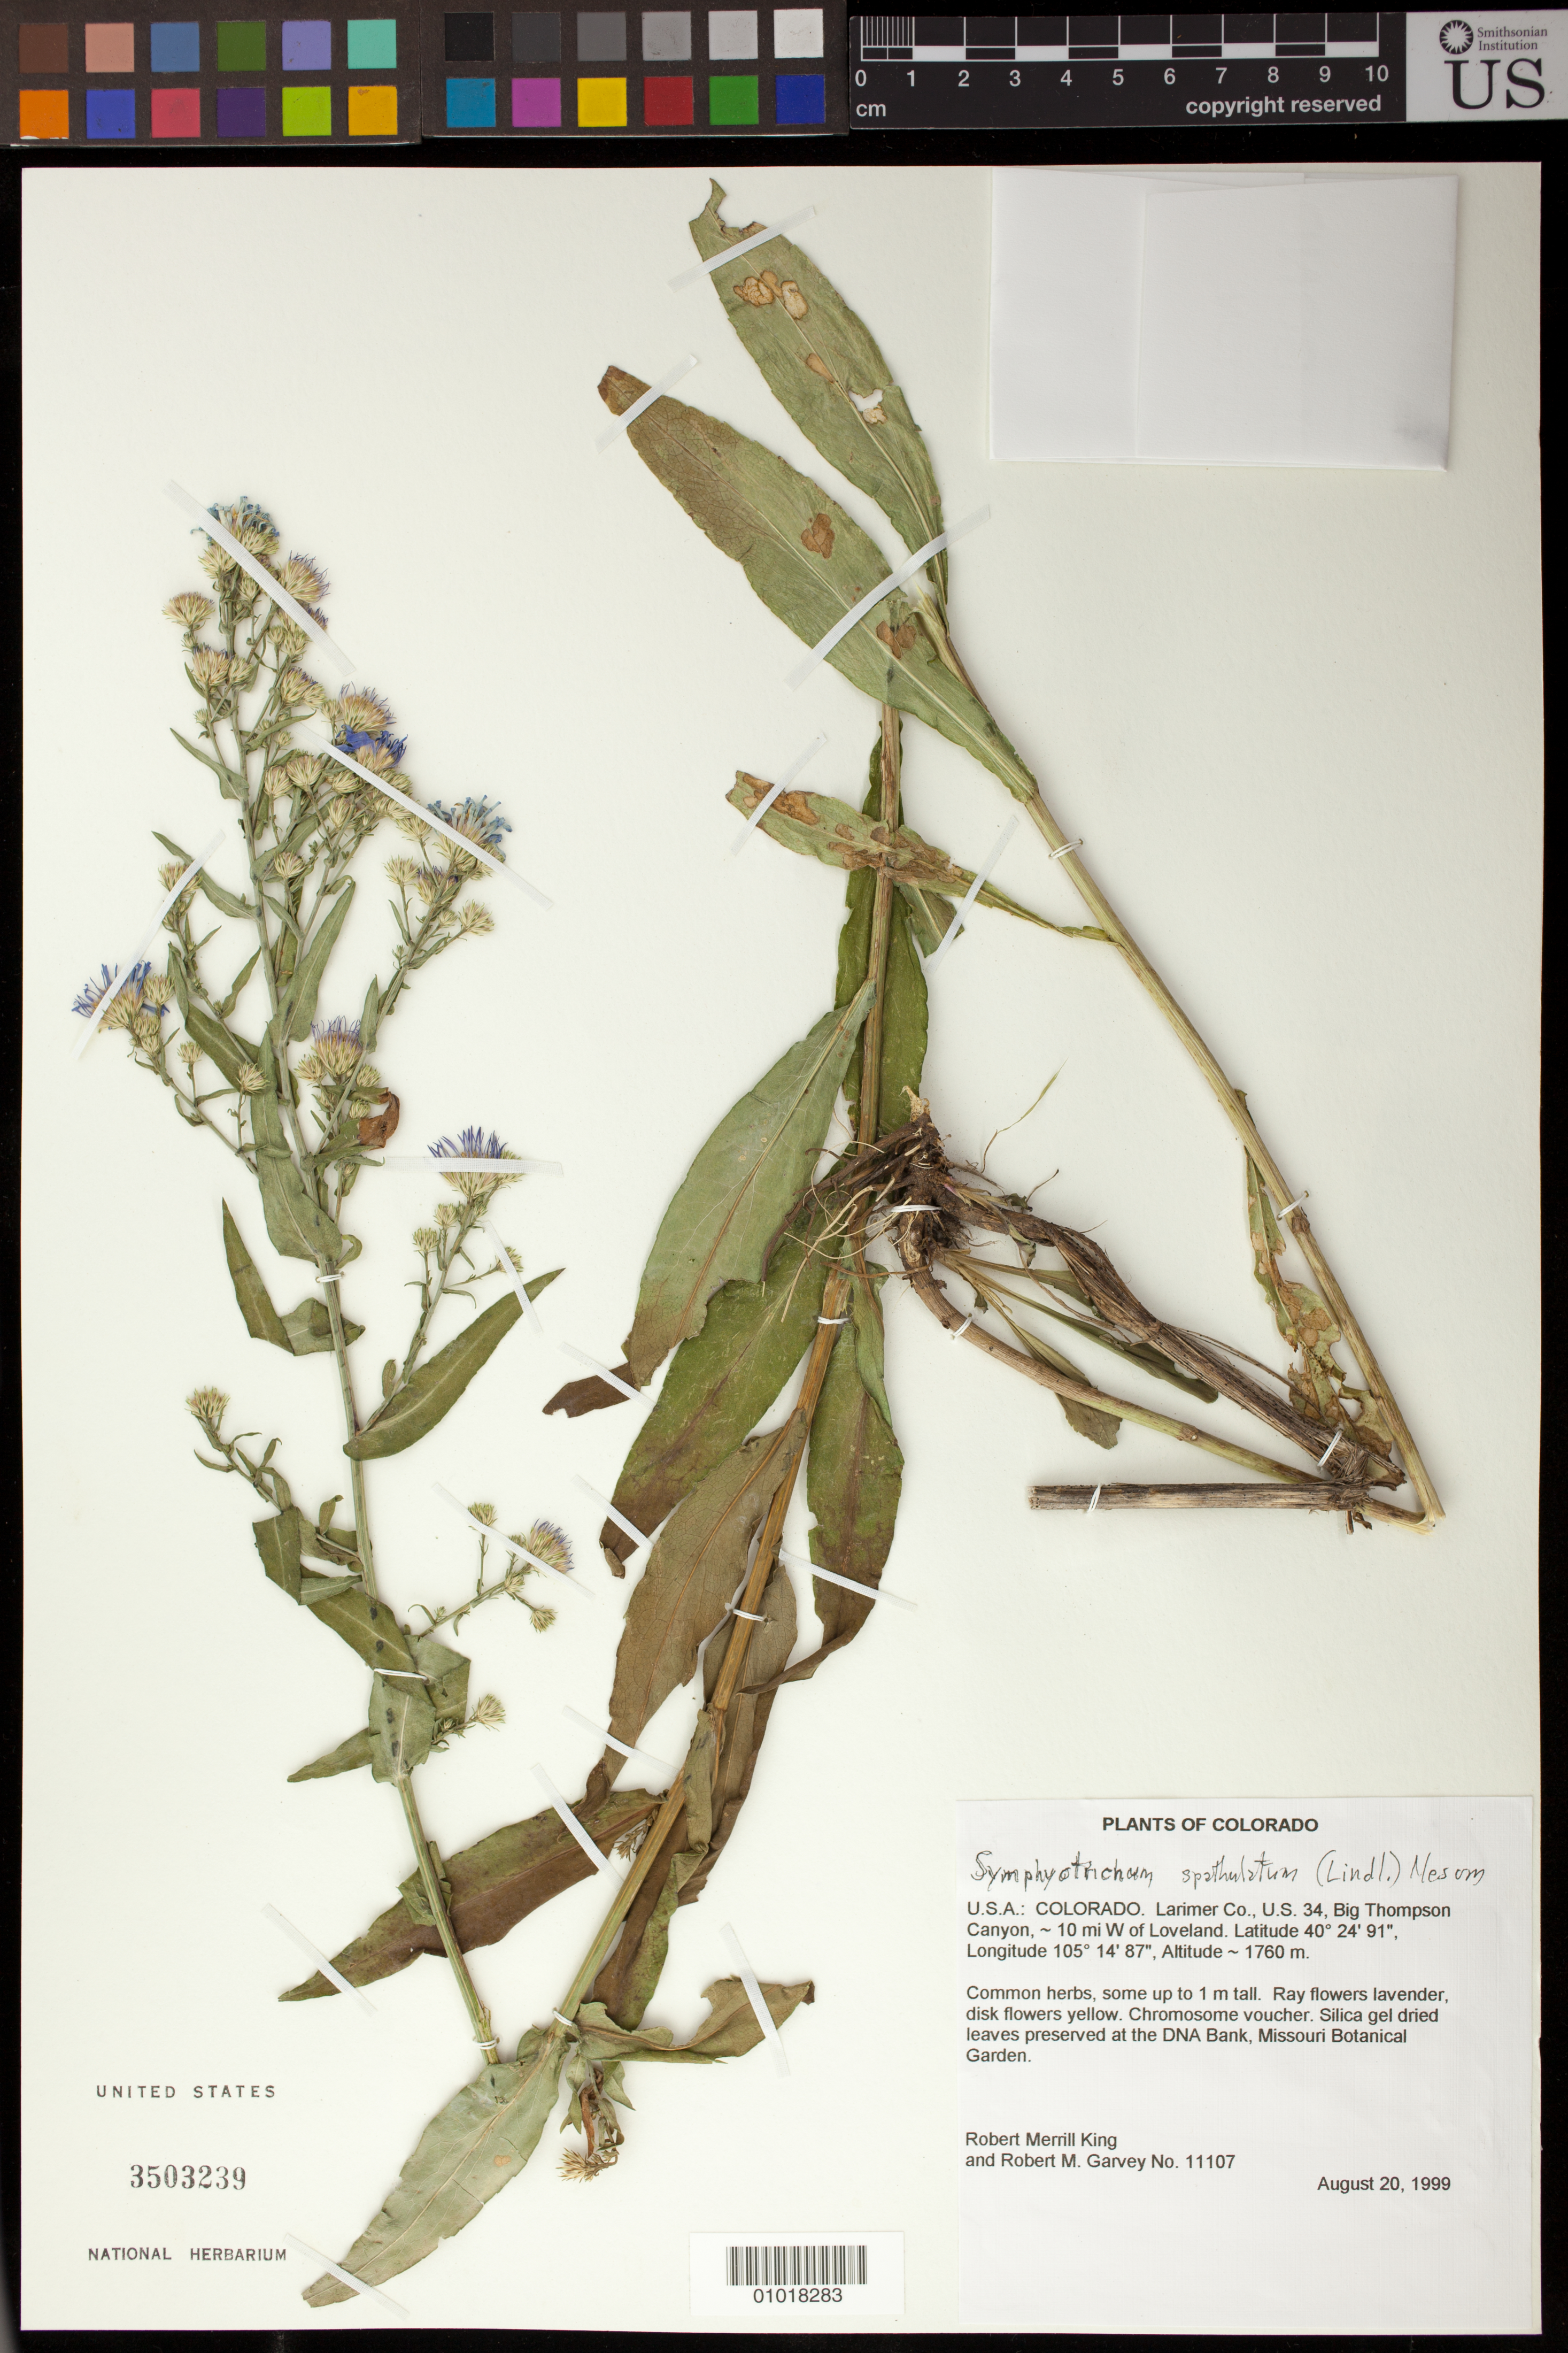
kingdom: Plantae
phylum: Tracheophyta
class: Magnoliopsida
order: Asterales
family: Asteraceae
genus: Symphyotrichum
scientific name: Symphyotrichum spathulatum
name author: (Lindl.) G.L. Nesom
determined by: Robinson, Harold E., (US)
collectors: R. M. King & R. Garvey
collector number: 11107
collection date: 1999-08-20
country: United States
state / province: Colorado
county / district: Larimer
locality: US 34, Big Thompson Canyon, ca. 10mi W of Loveland.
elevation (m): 1760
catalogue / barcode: US 3503239